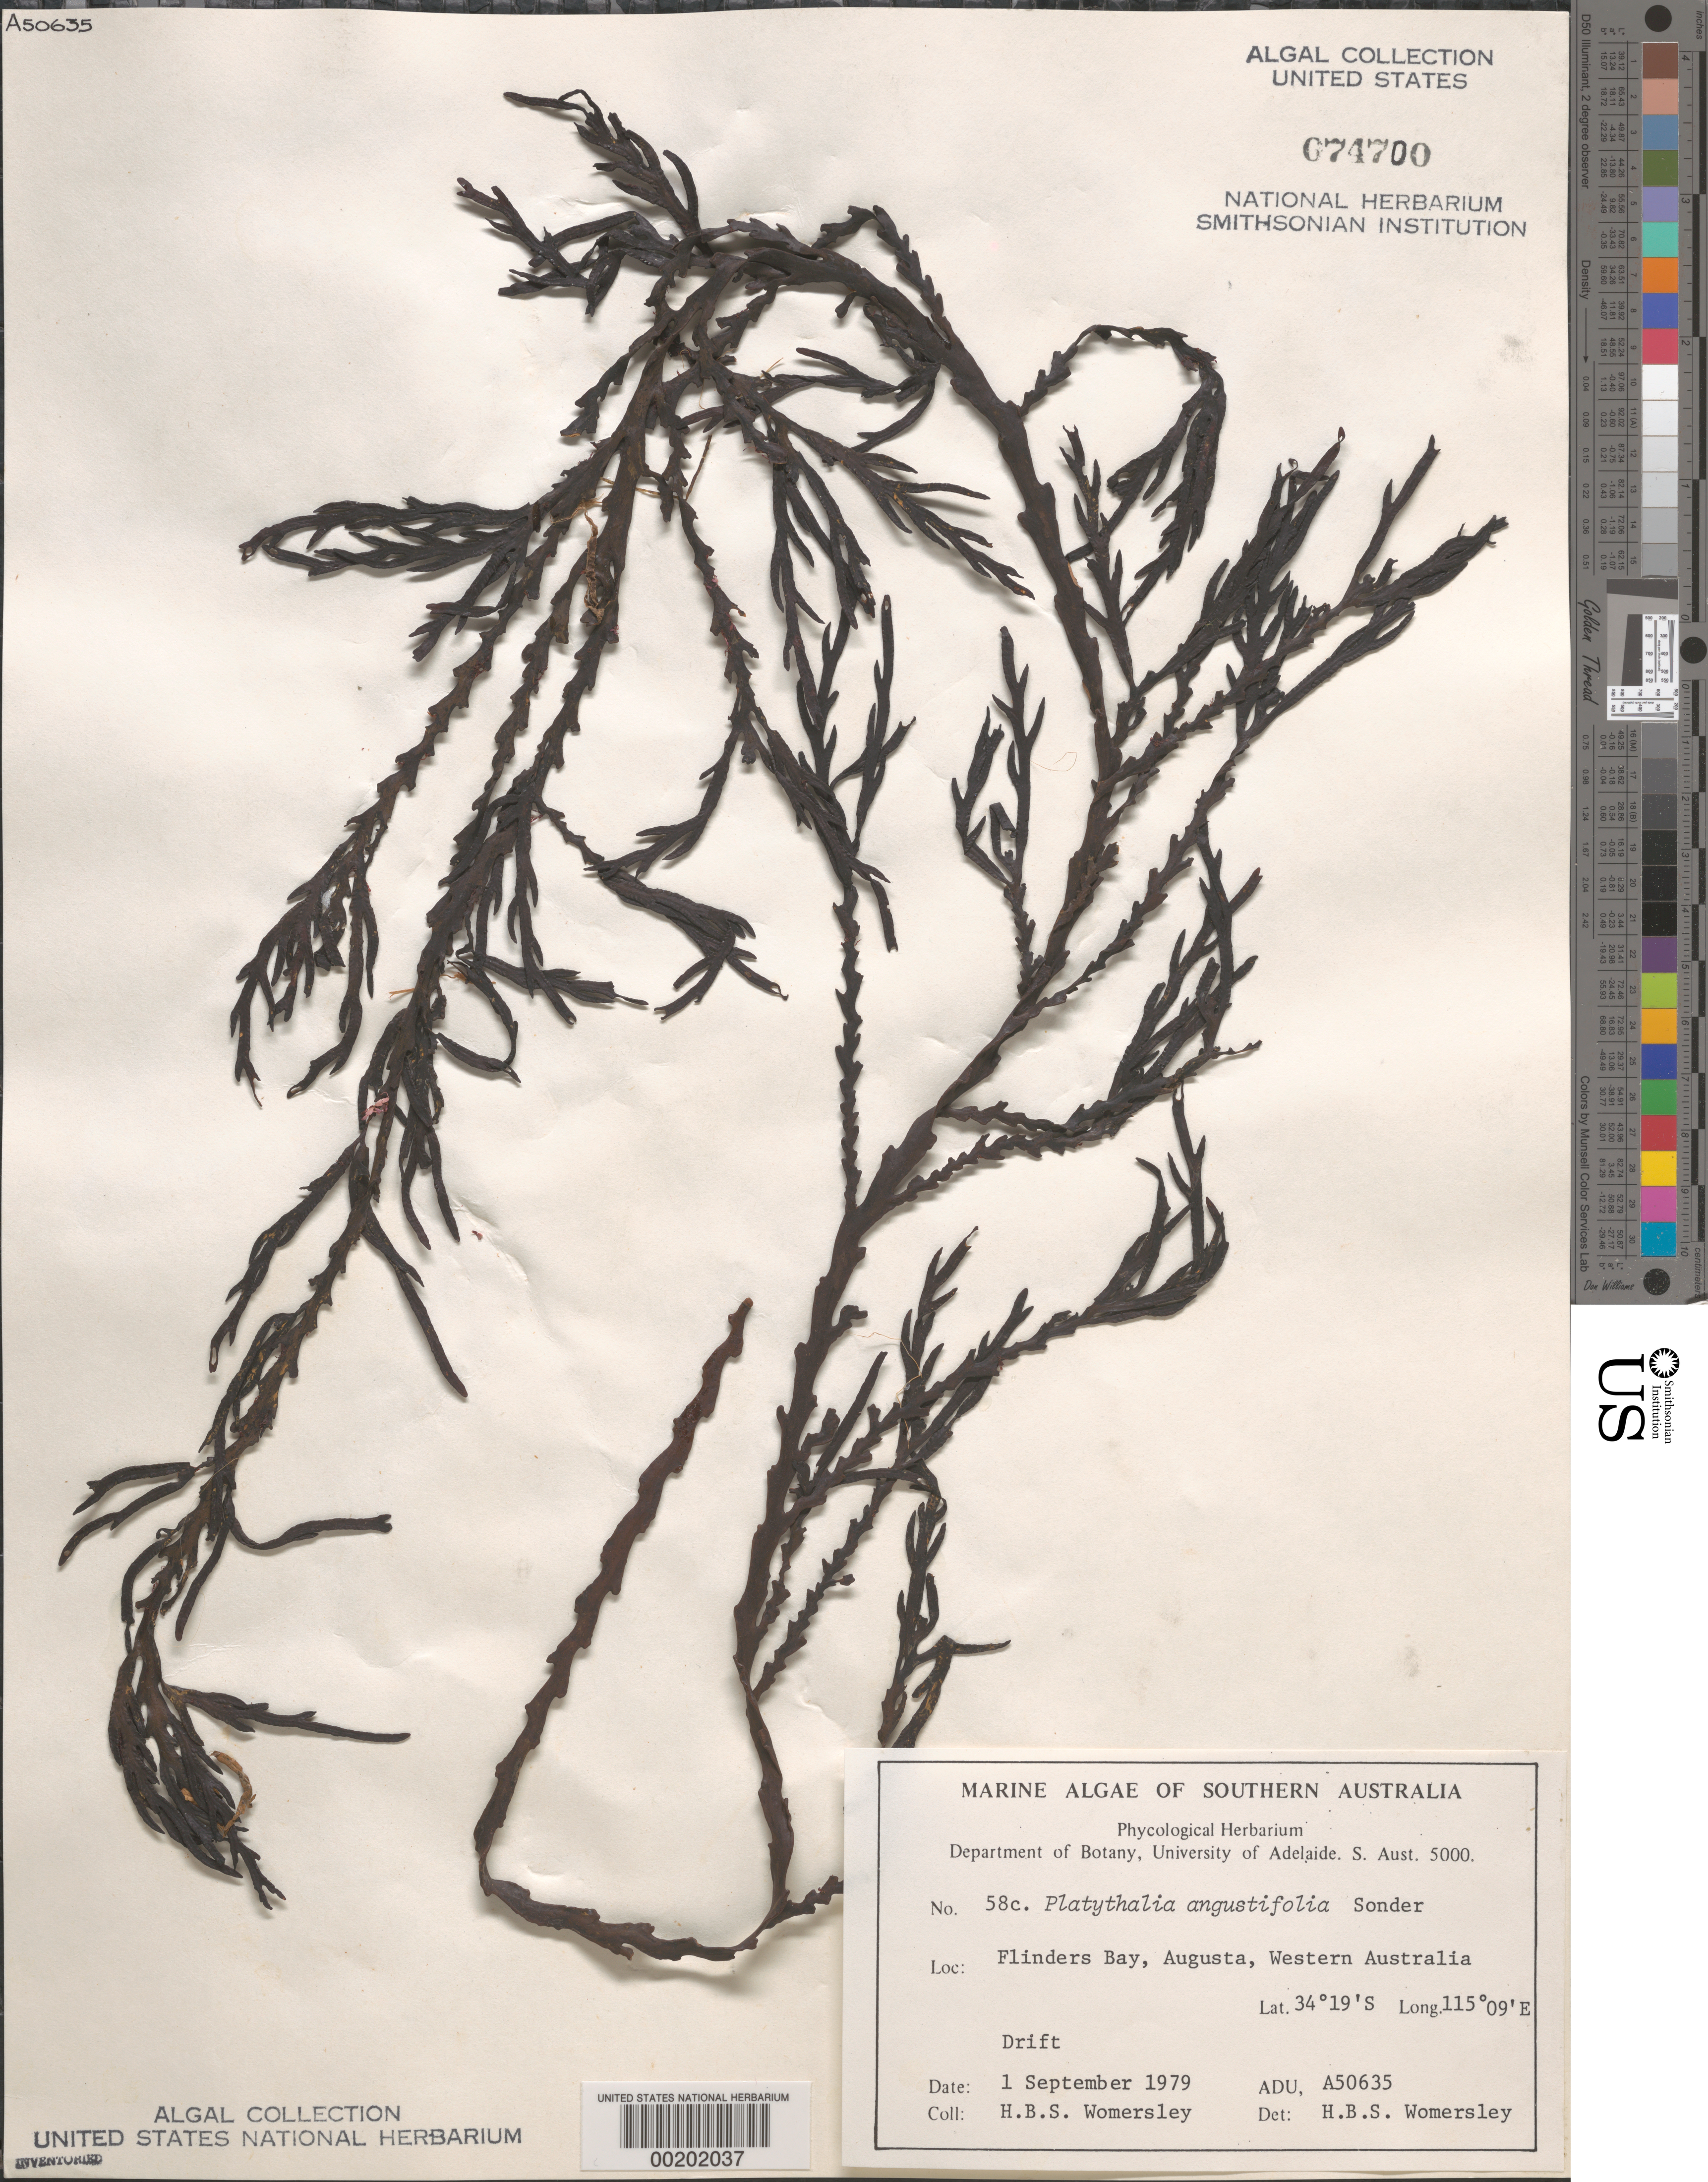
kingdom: Chromista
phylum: Ochrophyta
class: Phaeophyceae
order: Fucales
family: Sargassaceae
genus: Platythalia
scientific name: Platythalia angustifolia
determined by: Womersley, H. B. S.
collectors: H. B. S. Womersley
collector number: ADU A50635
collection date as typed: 01 Sep 1979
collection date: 1979-09-01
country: Australia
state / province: Western Australia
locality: Flinders Bay, Augusta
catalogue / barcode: US 74700